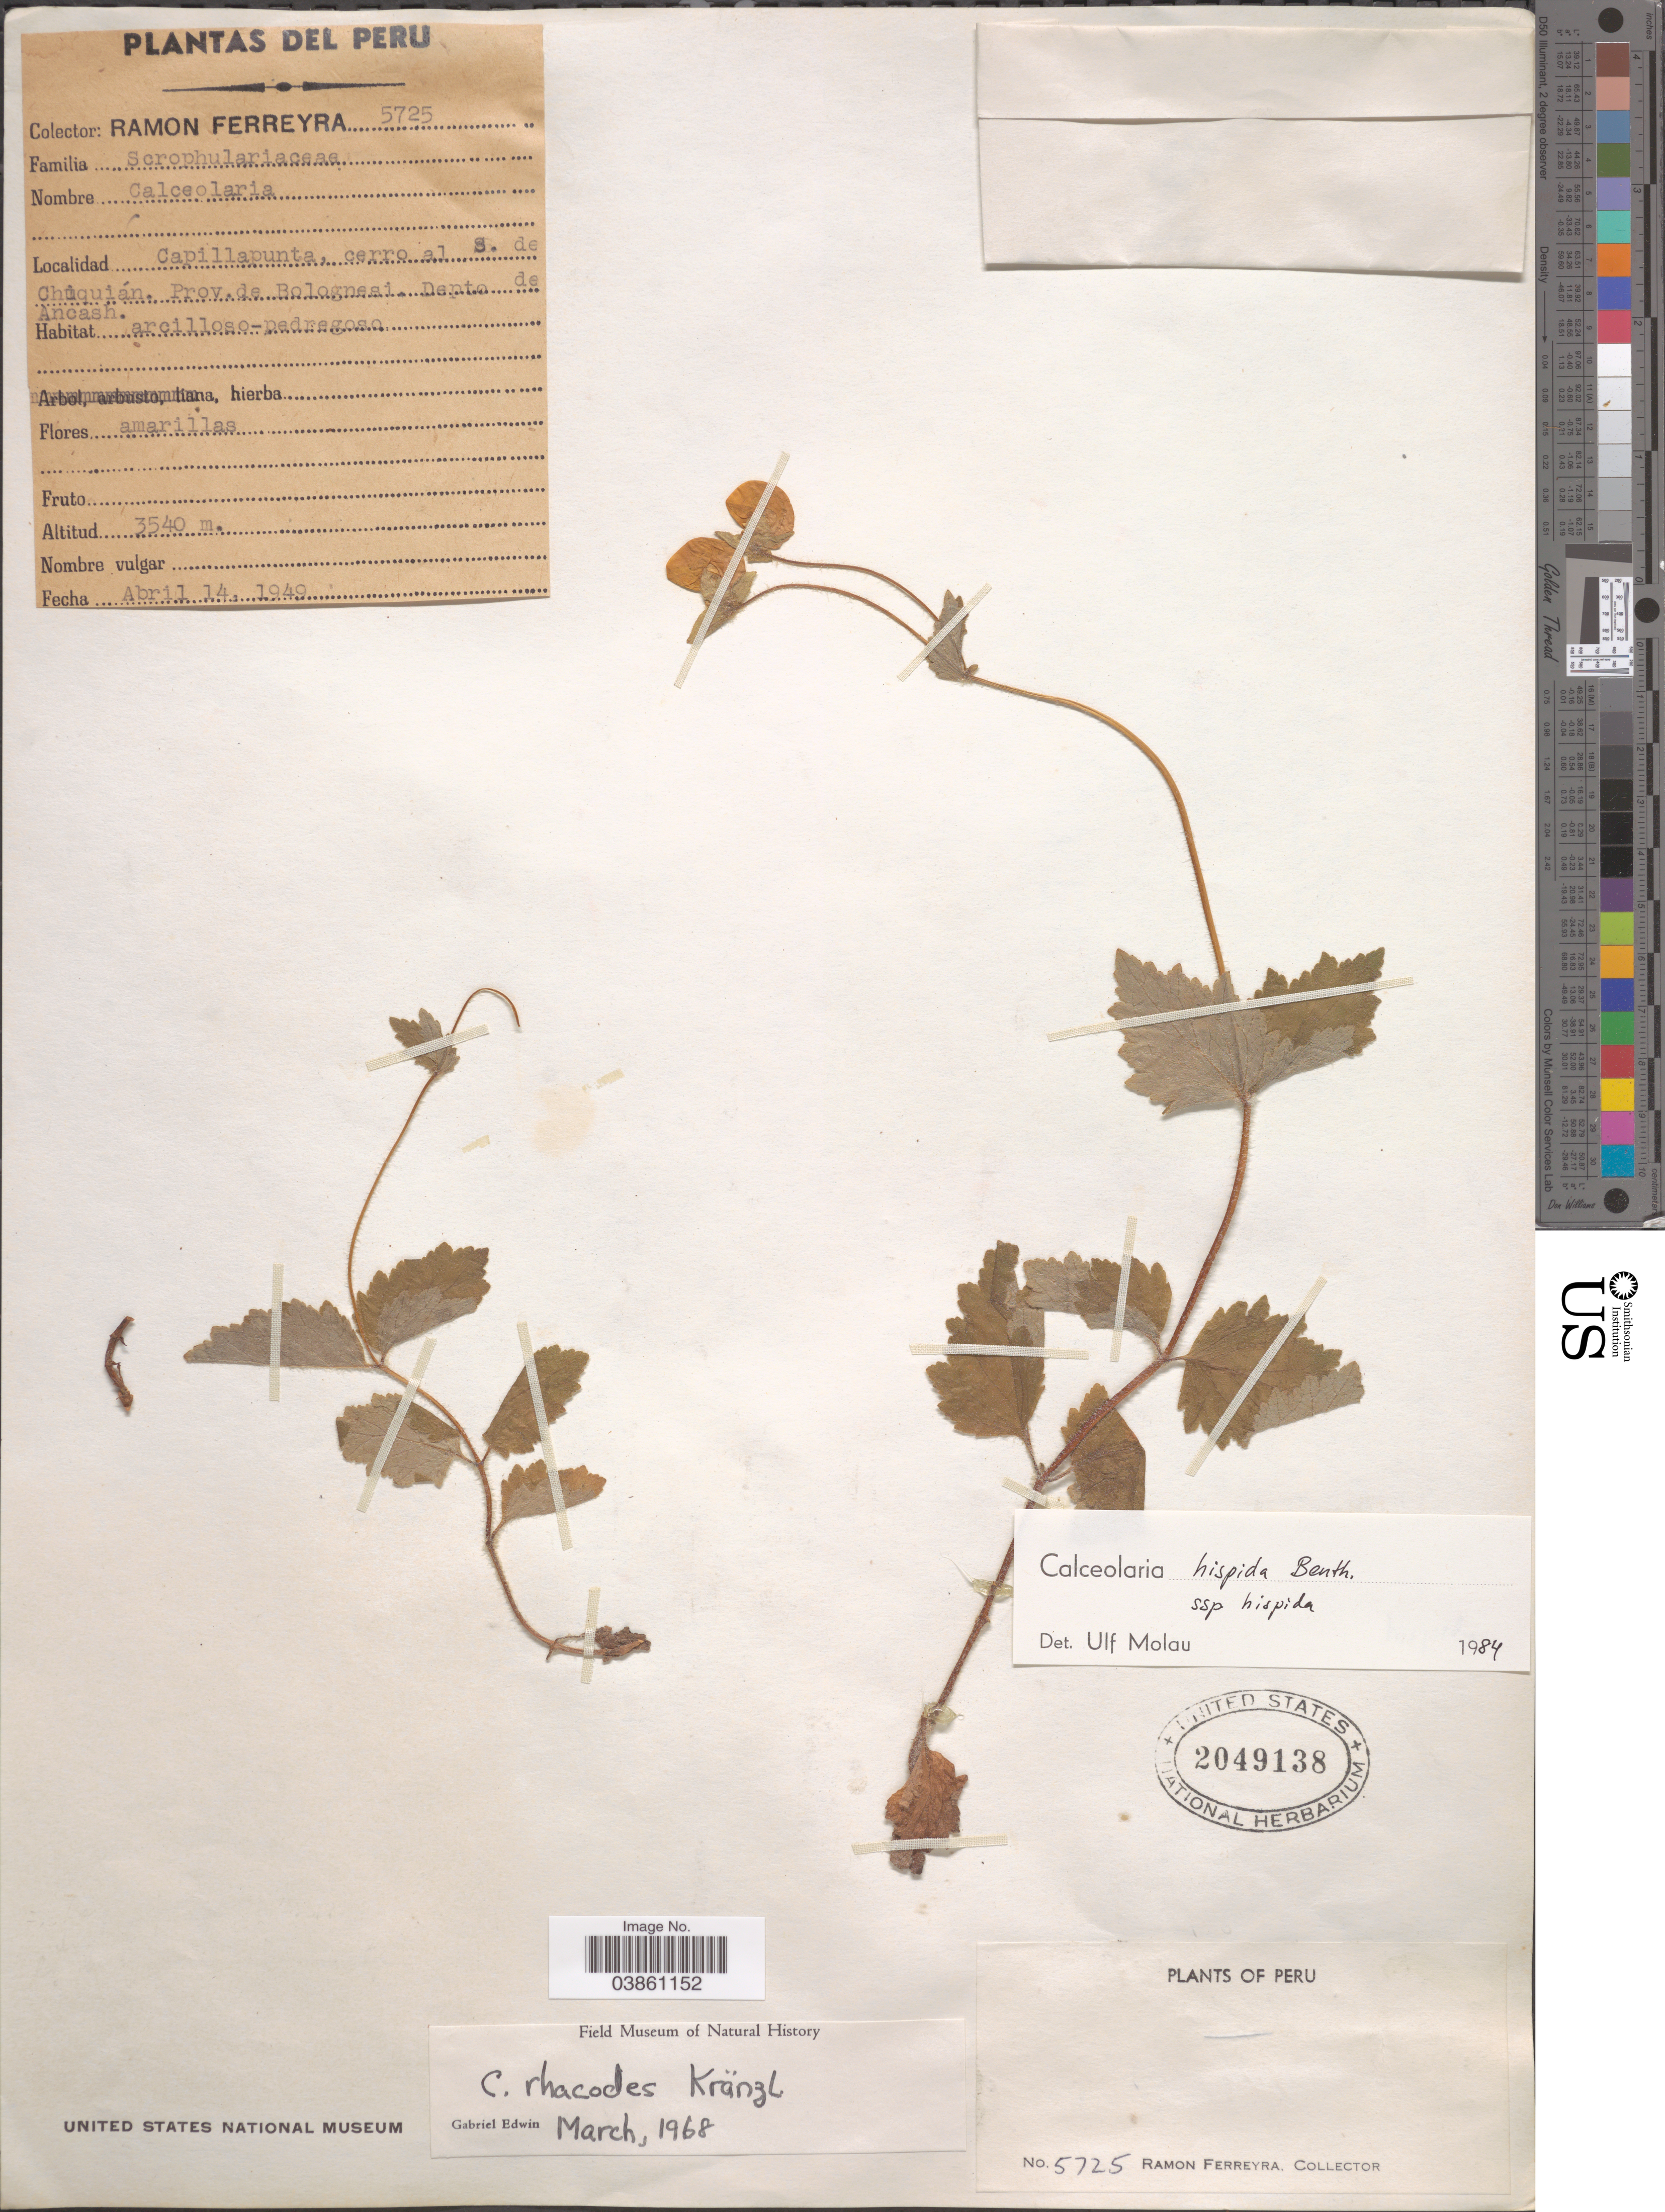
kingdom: Plantae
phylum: Tracheophyta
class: Magnoliopsida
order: Lamiales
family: Calceolariaceae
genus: Calceolaria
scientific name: Calceolaria hispida subsp. hispida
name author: Benth.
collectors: R. A. Ferreyra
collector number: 5725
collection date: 1949-04-14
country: Peru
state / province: Ancash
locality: Capillapunta, cerro al S. de Chiquián. Prov.de Bolognesi. Depto de Ancash.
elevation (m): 3540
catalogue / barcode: US 2049138